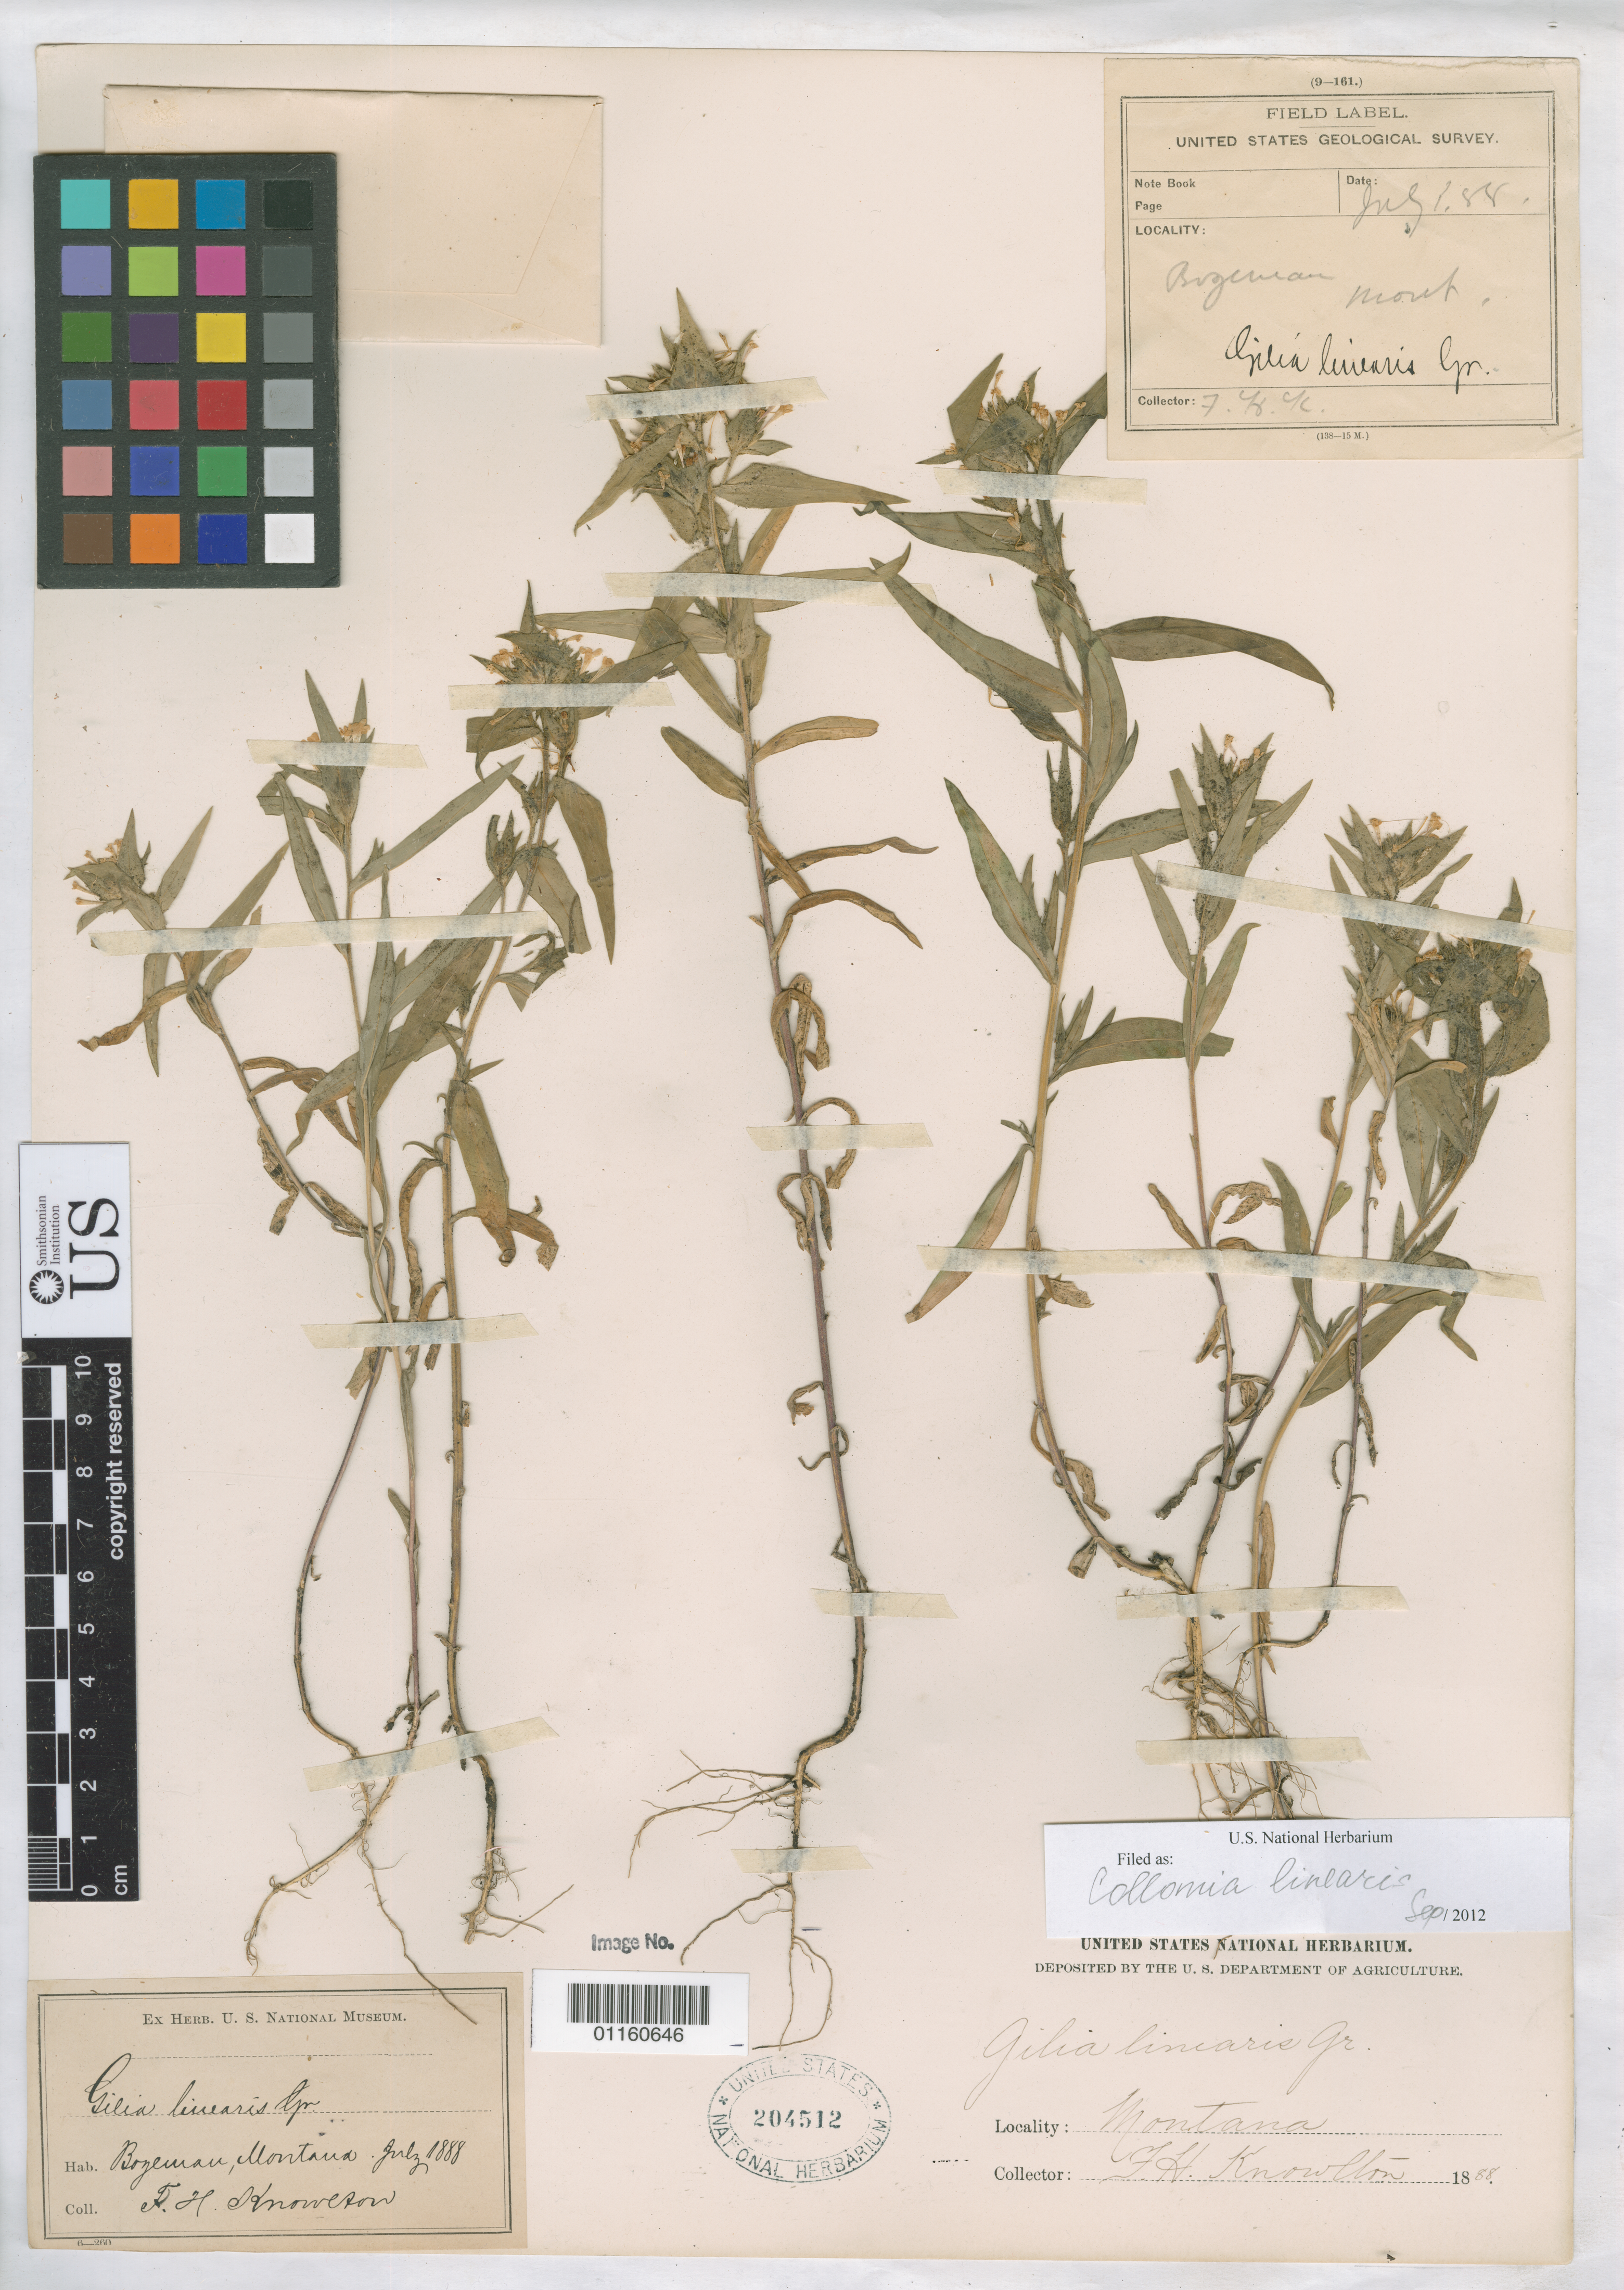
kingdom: Plantae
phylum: Tracheophyta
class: Magnoliopsida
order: Ericales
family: Polemoniaceae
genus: Collomia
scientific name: Collomia linearis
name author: Nutt.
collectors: F. H. Knowlton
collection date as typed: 1 Jul 1888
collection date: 1888-07-01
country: United States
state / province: Montana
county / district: Gallatin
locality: Bozeman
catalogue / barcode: US 204512